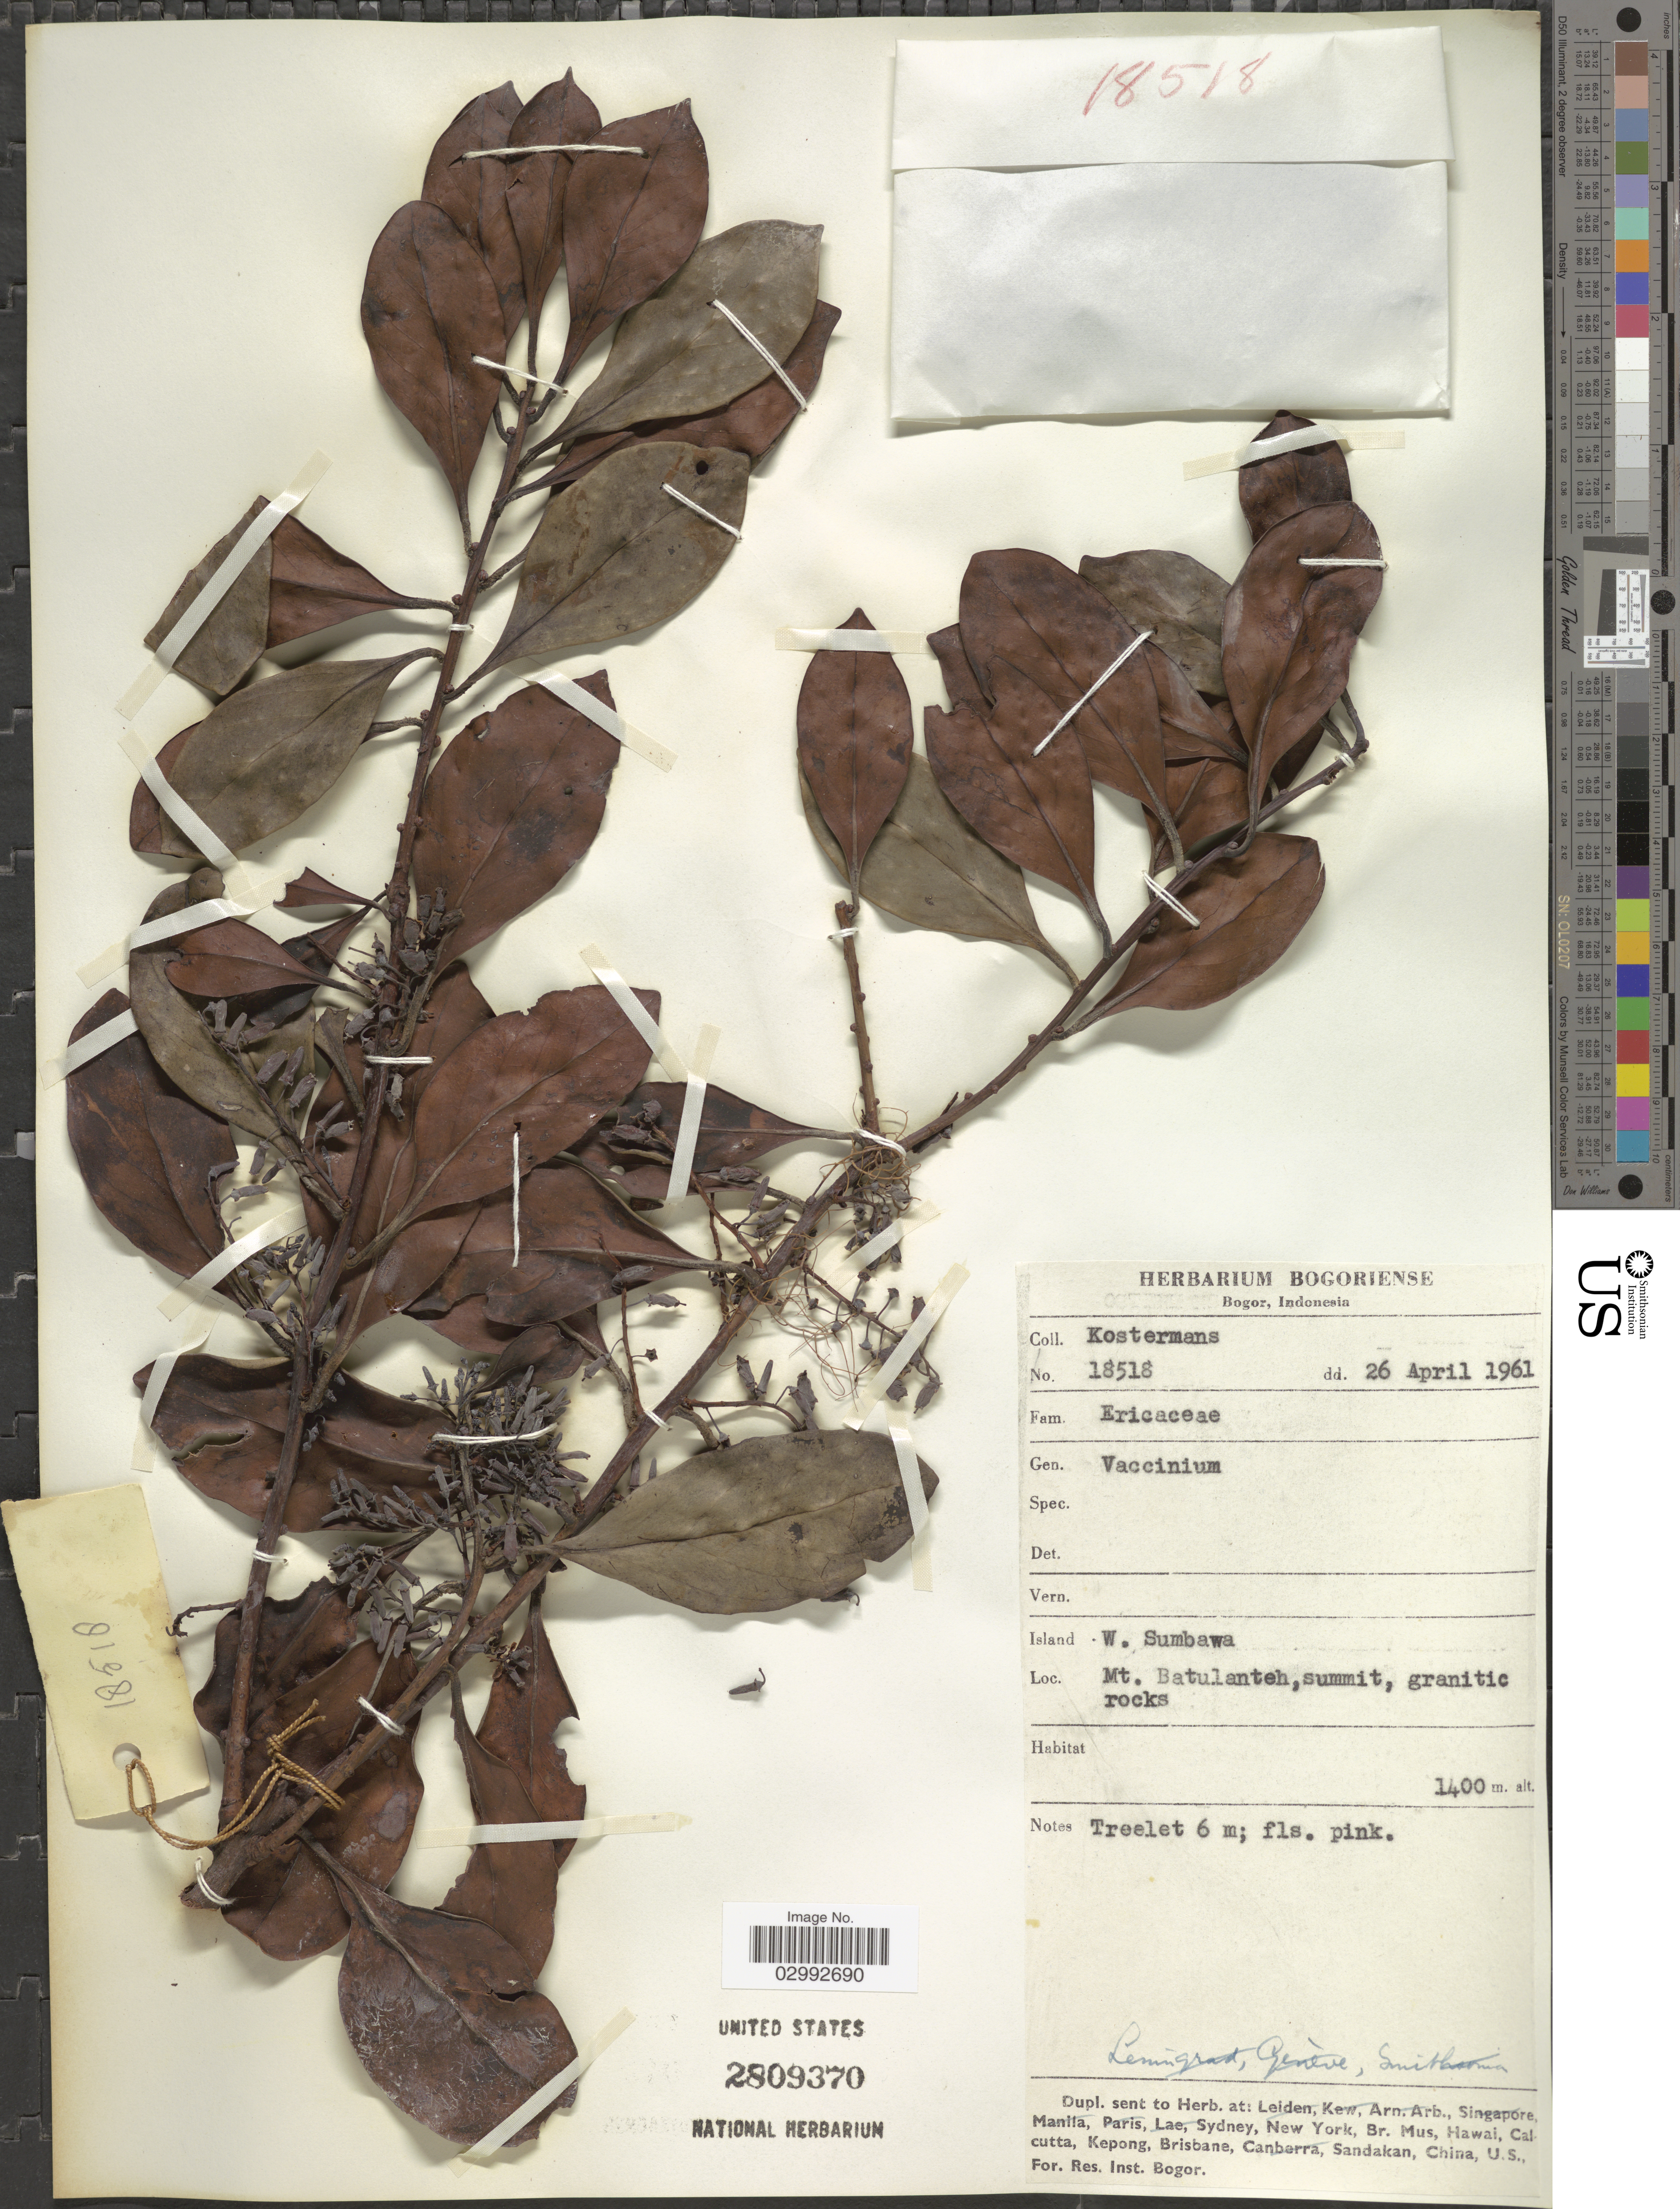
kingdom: Plantae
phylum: Tracheophyta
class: Magnoliopsida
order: Ericales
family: Ericaceae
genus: Vaccinium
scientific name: Vaccinium sp.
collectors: Kostermans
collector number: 18518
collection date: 1961-04-26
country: Indonesia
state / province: Nusa Tenggara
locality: Island W. Sumbawa, Mt. Batulanteh, summit.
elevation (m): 1400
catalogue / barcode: US 2809370